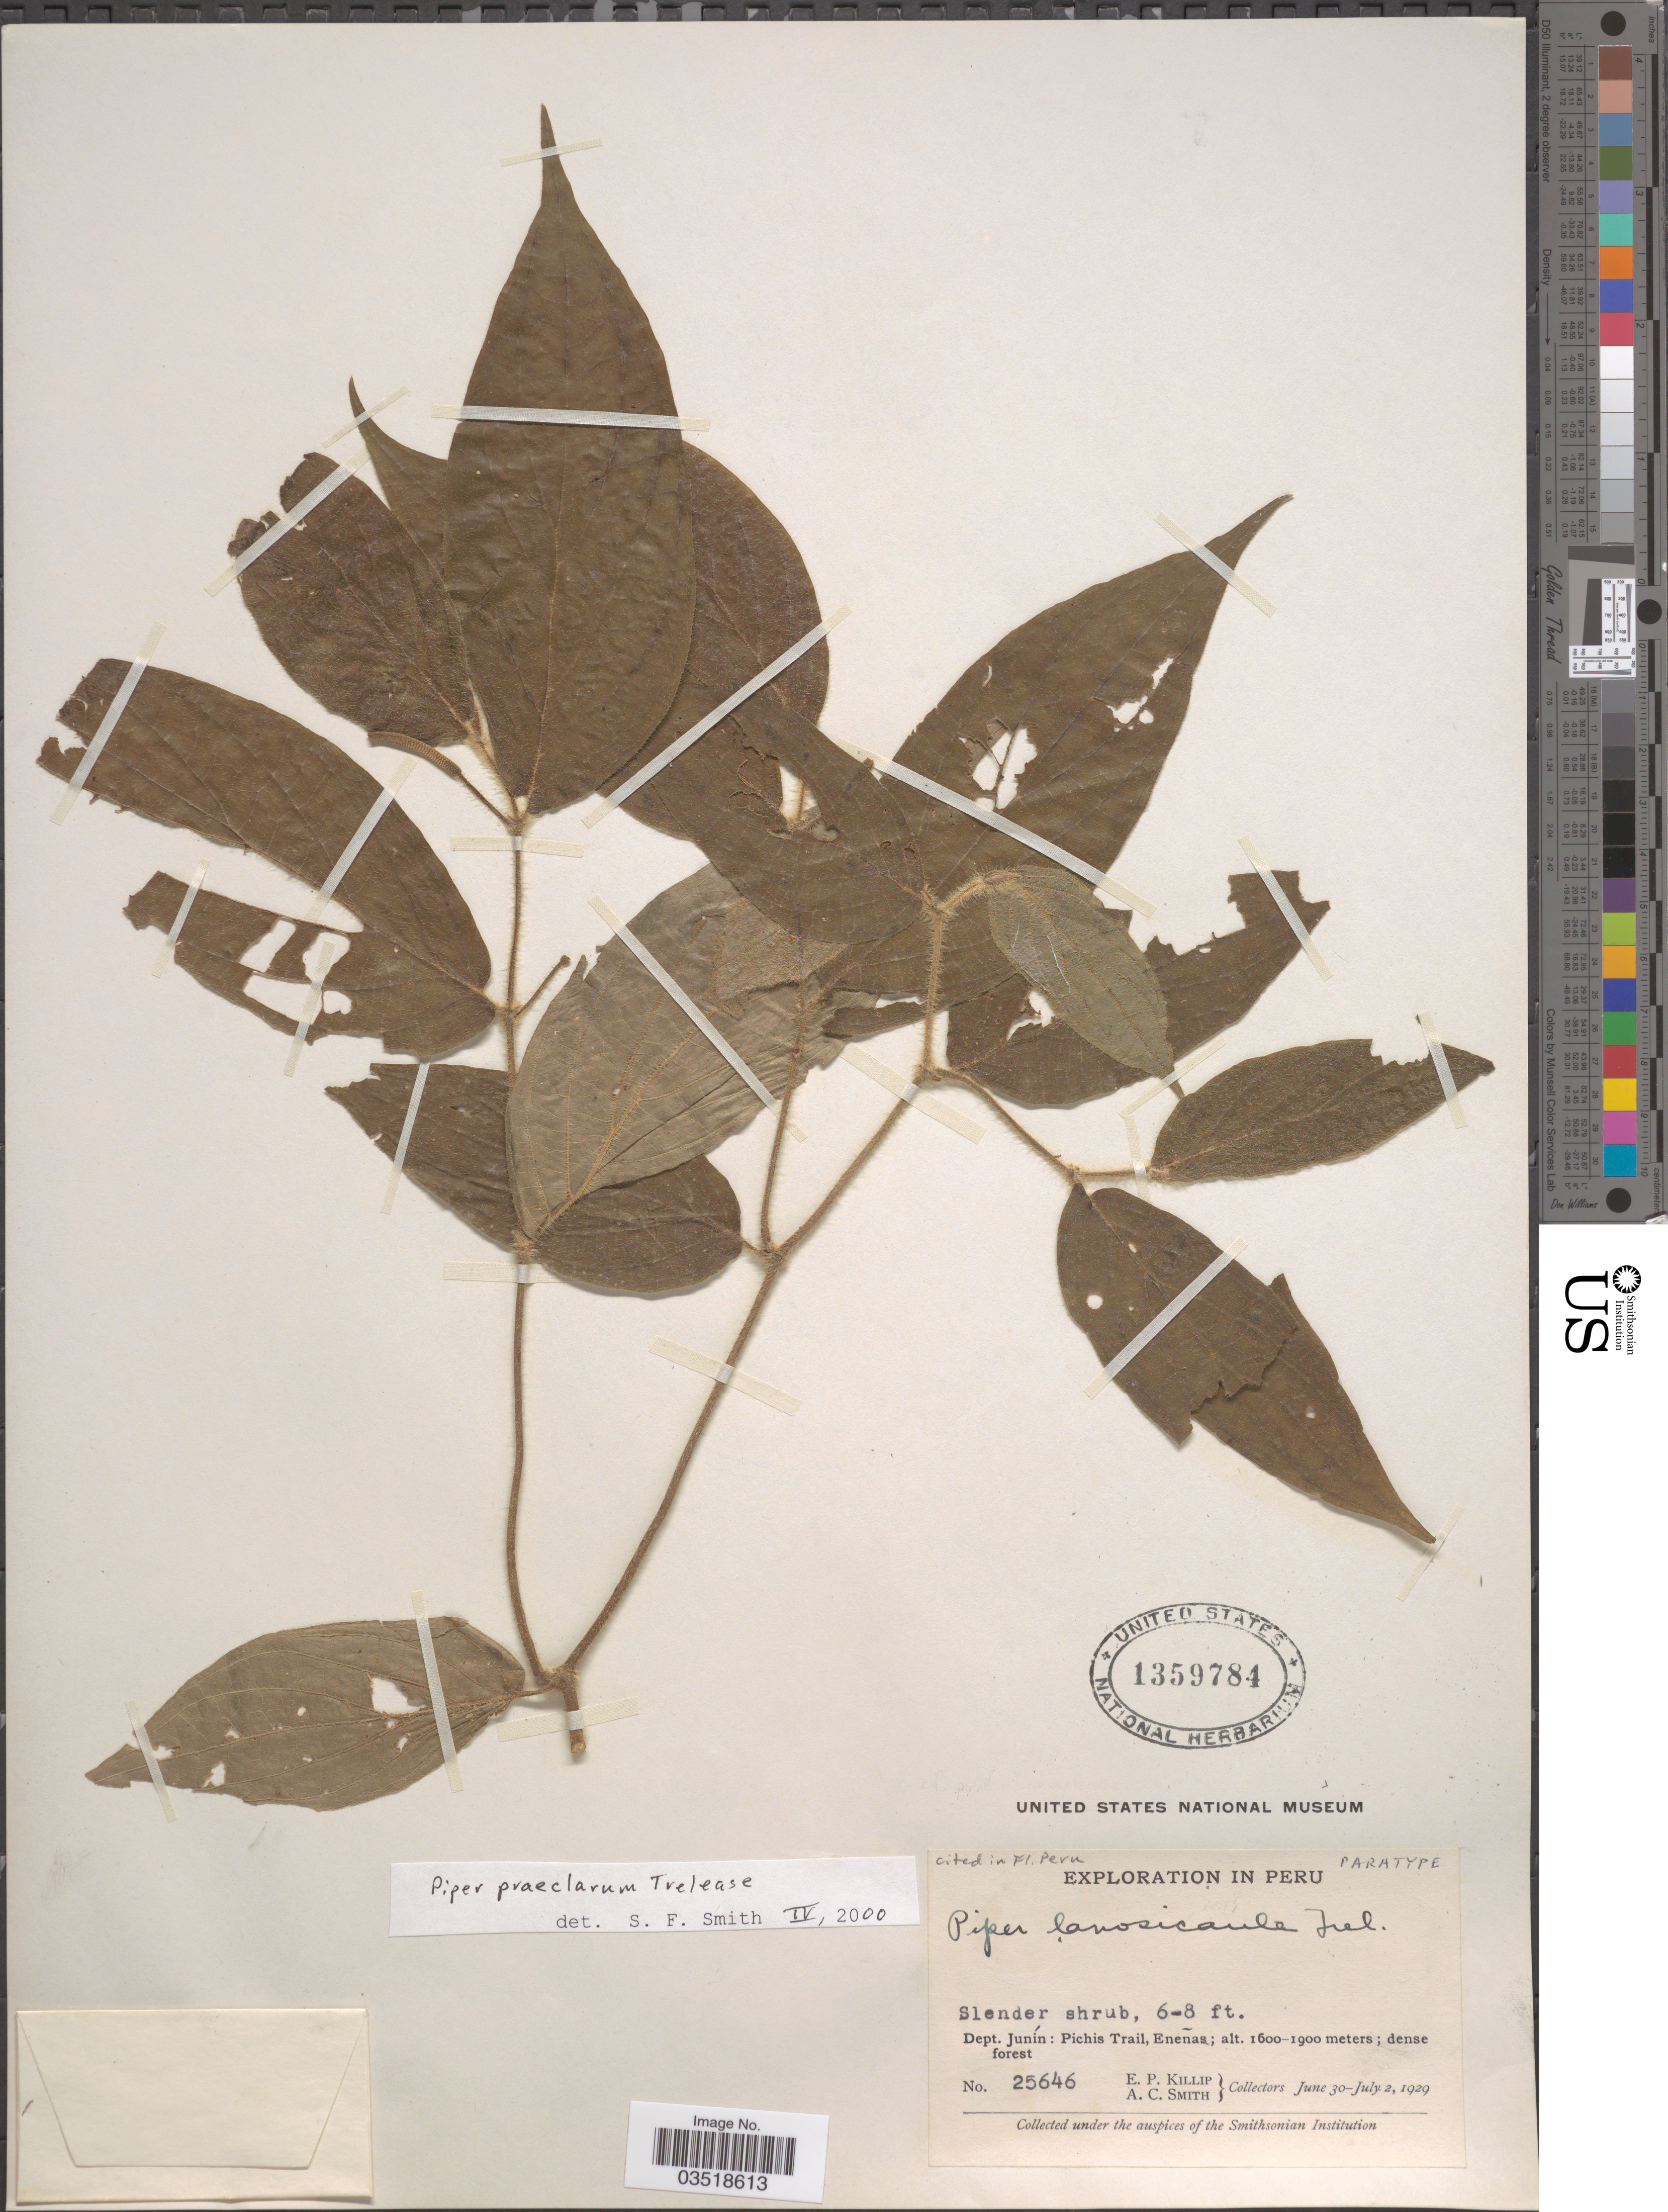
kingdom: Plantae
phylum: Tracheophyta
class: Magnoliopsida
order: Piperales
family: Piperaceae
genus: Piper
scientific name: Piper praeclarum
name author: Trel. in J.F. Macbr.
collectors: E. P. Killip & A. C. Smith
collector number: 25646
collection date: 1929-06-30/1929-07-02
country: Peru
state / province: Junín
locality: Dept. Junín: Pichis Trail, Eneñas.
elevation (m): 1600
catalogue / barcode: US 1359784